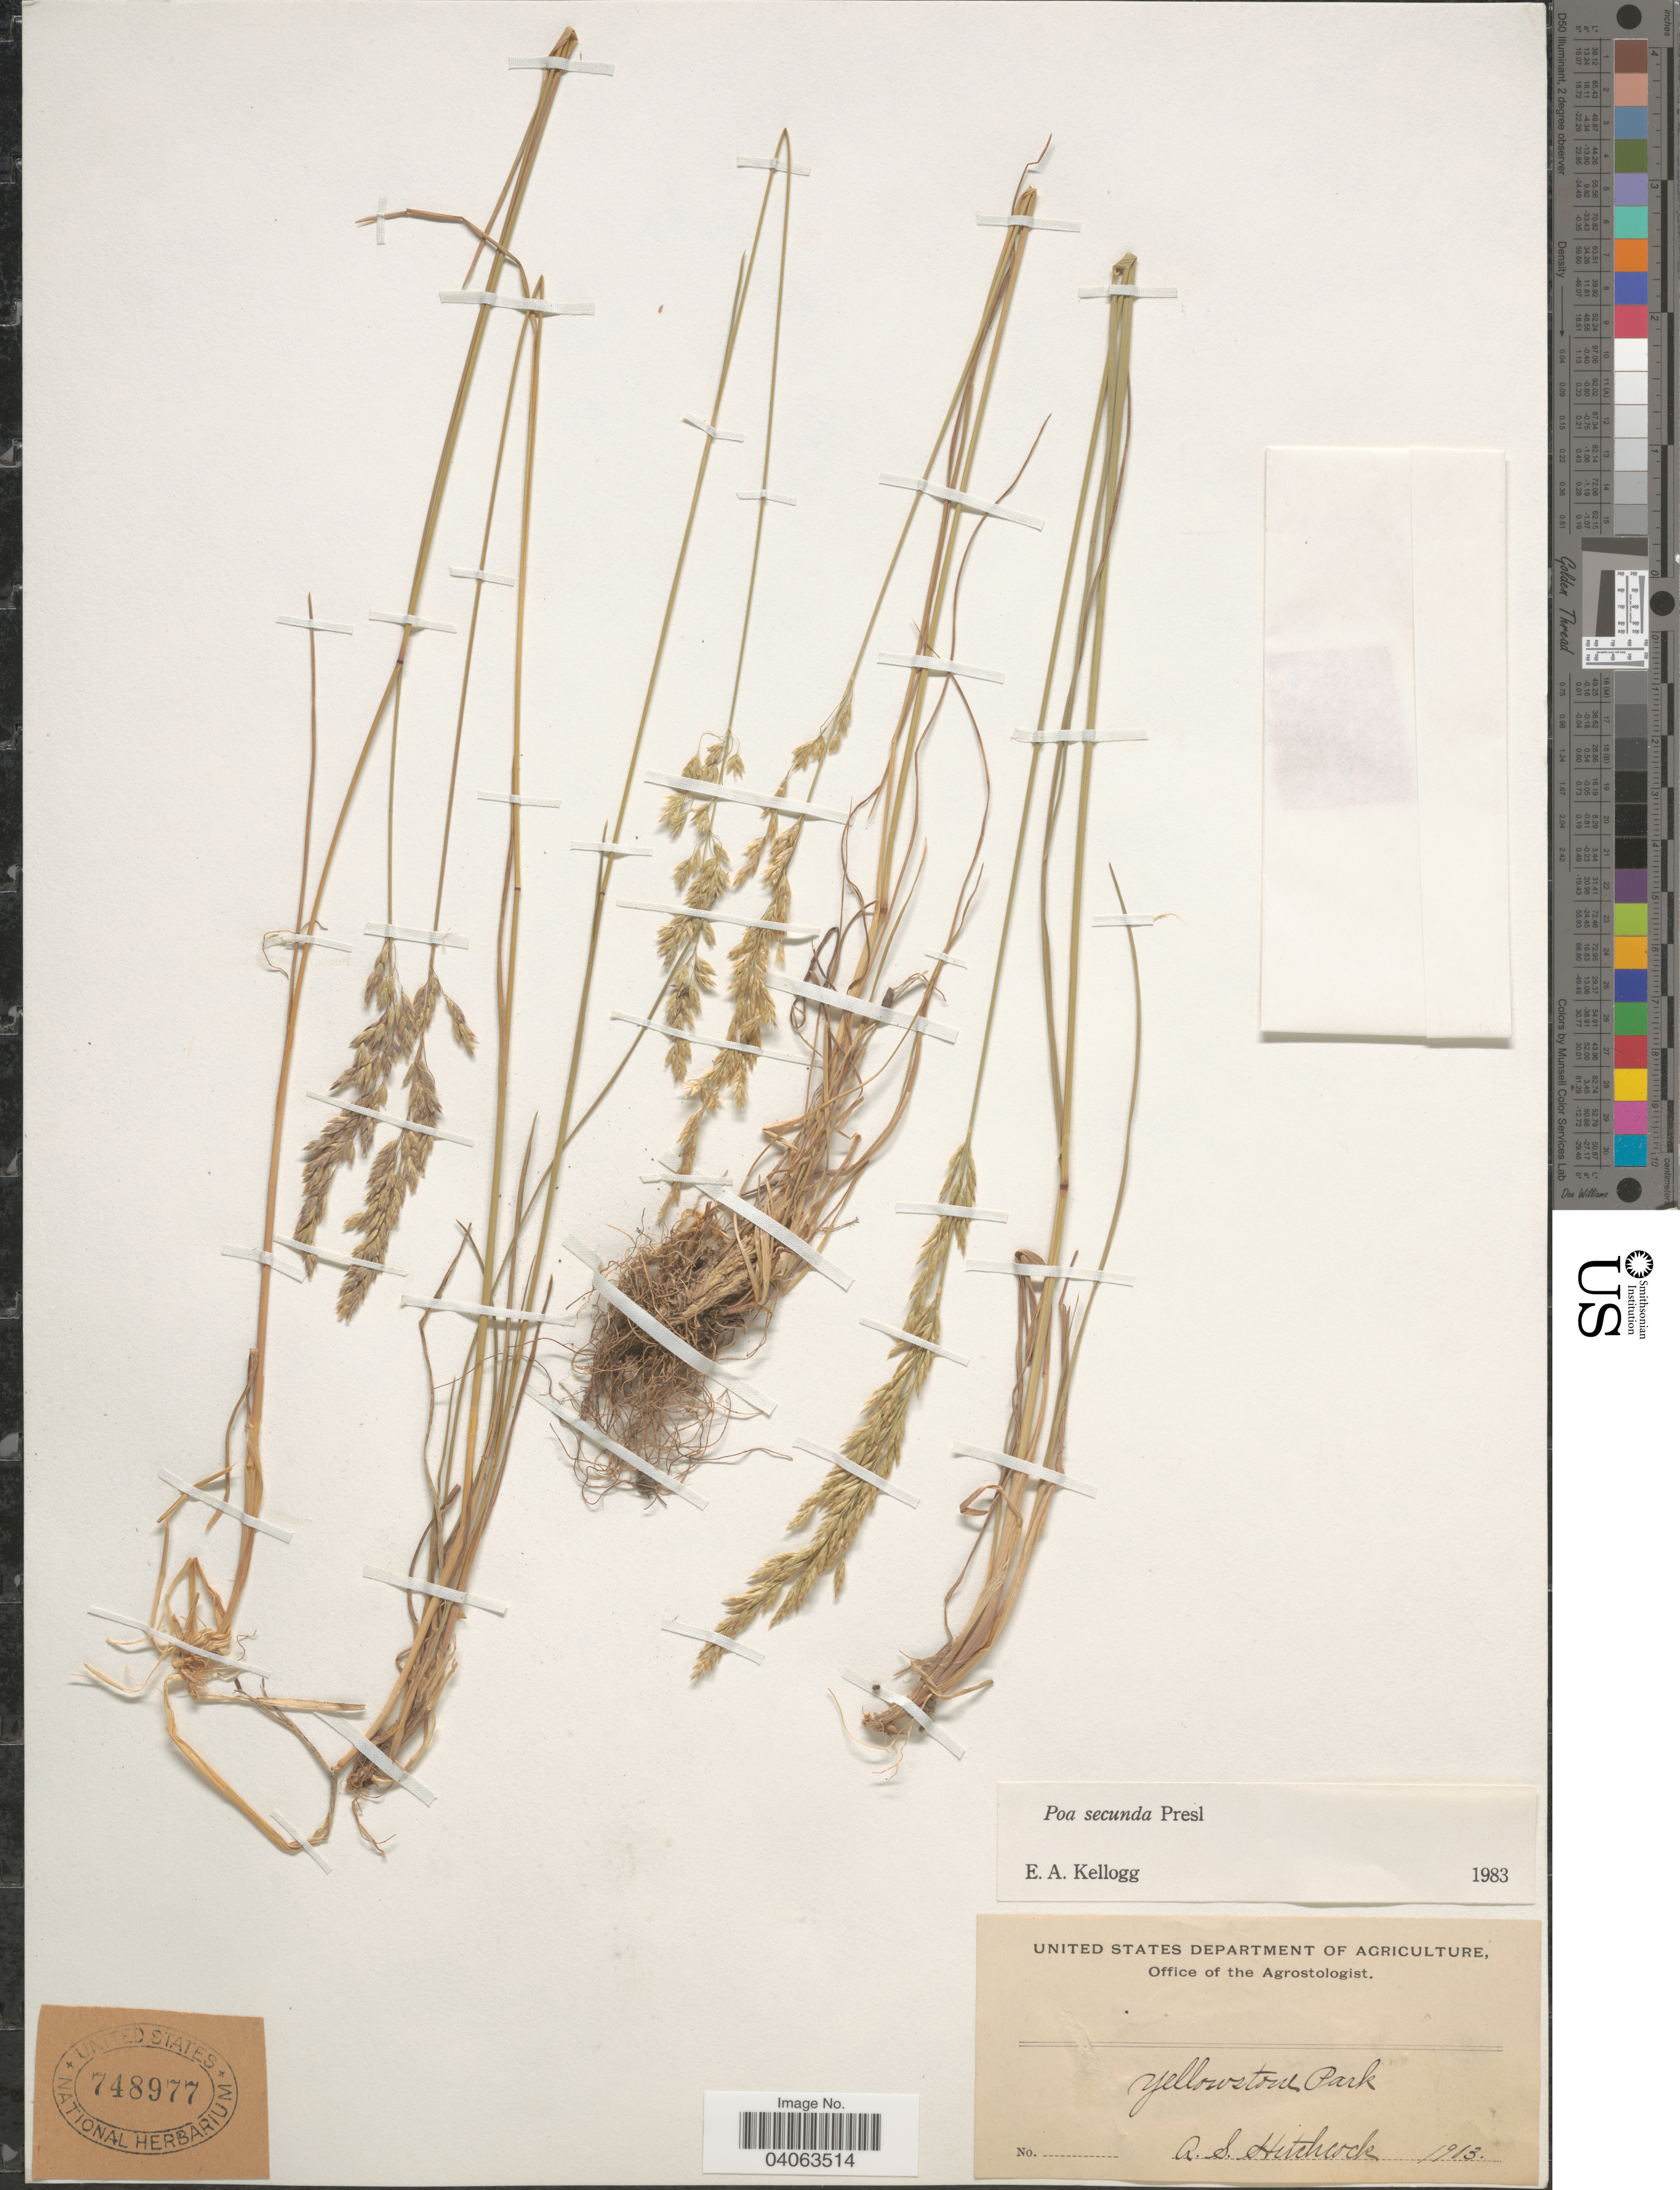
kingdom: Plantae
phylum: Tracheophyta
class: Liliopsida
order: Poales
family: Poaceae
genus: Poa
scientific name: Poa secunda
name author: J. Presl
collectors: A. S. Hitchcock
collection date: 1903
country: United States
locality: Yellowstone Park.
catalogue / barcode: US 748977